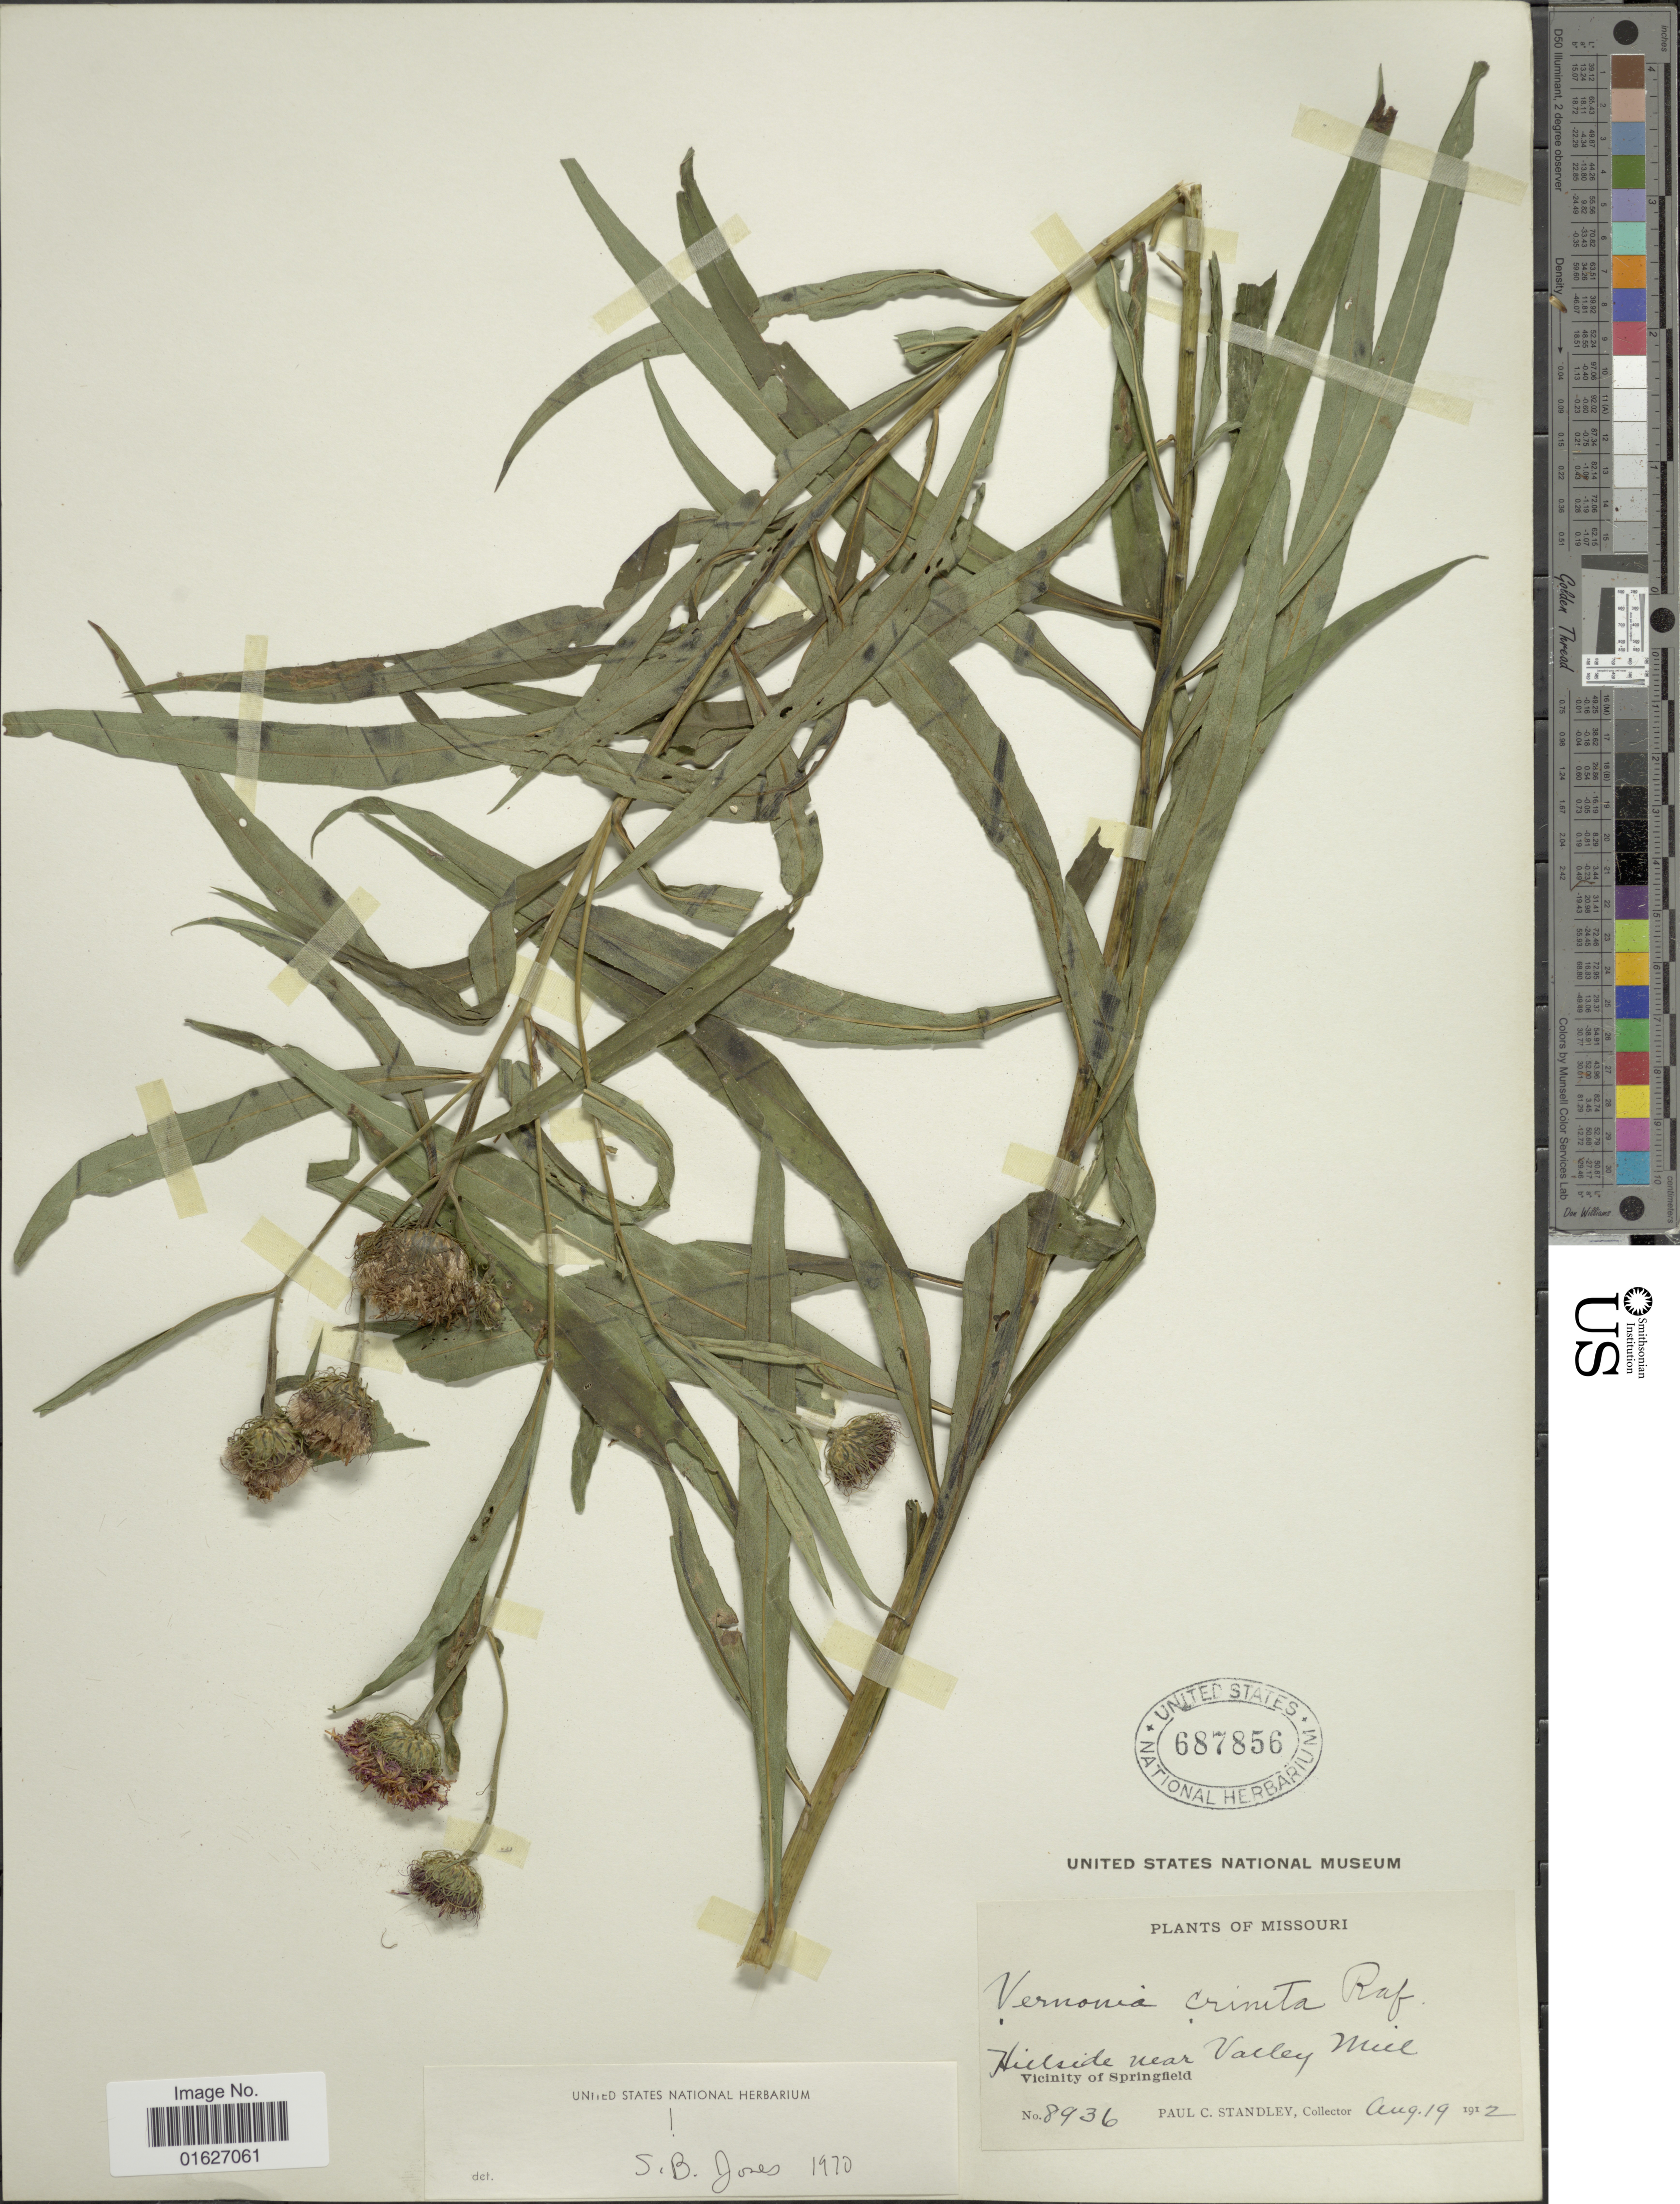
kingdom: Plantae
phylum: Tracheophyta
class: Magnoliopsida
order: Asterales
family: Asteraceae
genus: Vernonia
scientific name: Vernonia arkansana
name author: DC.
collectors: P. C. Standley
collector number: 8936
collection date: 1912-08-19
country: United States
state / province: Missouri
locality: Hillside near Valley Mille, vicinity of Springfield.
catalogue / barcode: US 687856